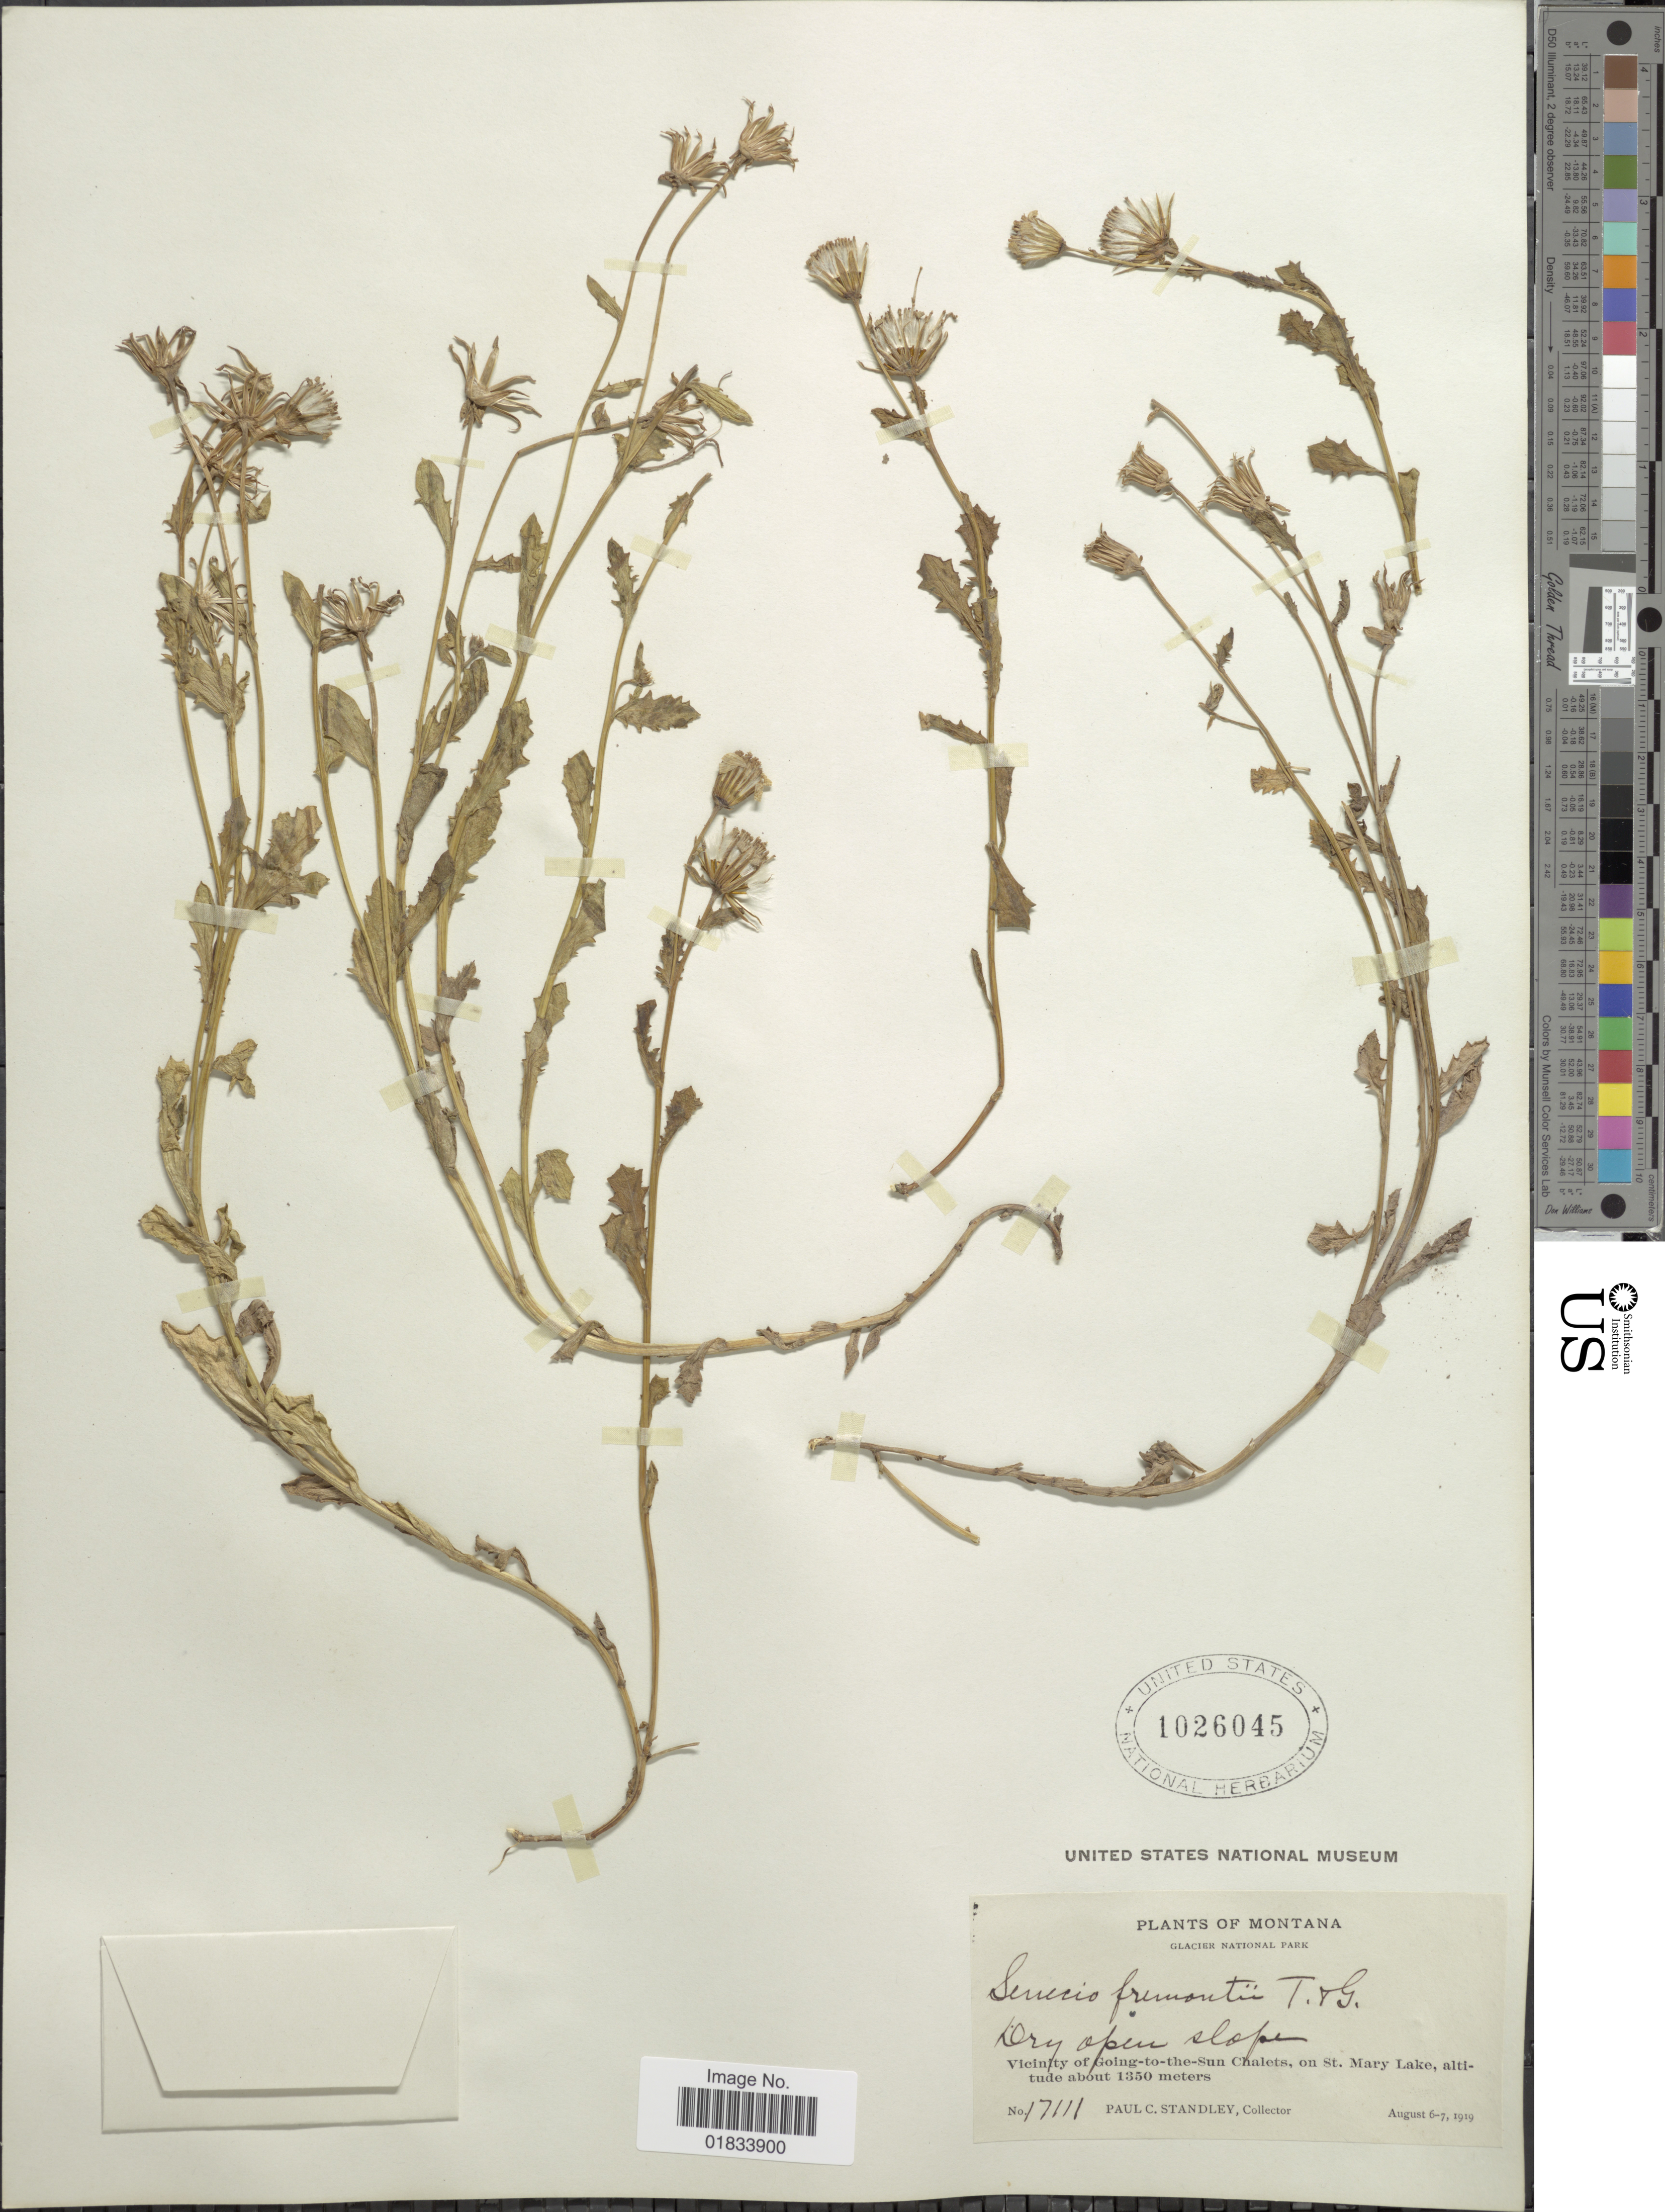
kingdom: Plantae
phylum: Tracheophyta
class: Magnoliopsida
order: Asterales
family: Asteraceae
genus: Senecio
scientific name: Senecio fremontii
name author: Torr. & A. Gray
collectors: P. C. Standley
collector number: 17111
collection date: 1919-08-06/1919-08-07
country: United States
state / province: Montana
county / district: Glacier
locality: Glacier National Park, vicinity of Going-to-the-Sun Chalets, on St. Mary Lake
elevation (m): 1350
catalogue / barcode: US 1026045